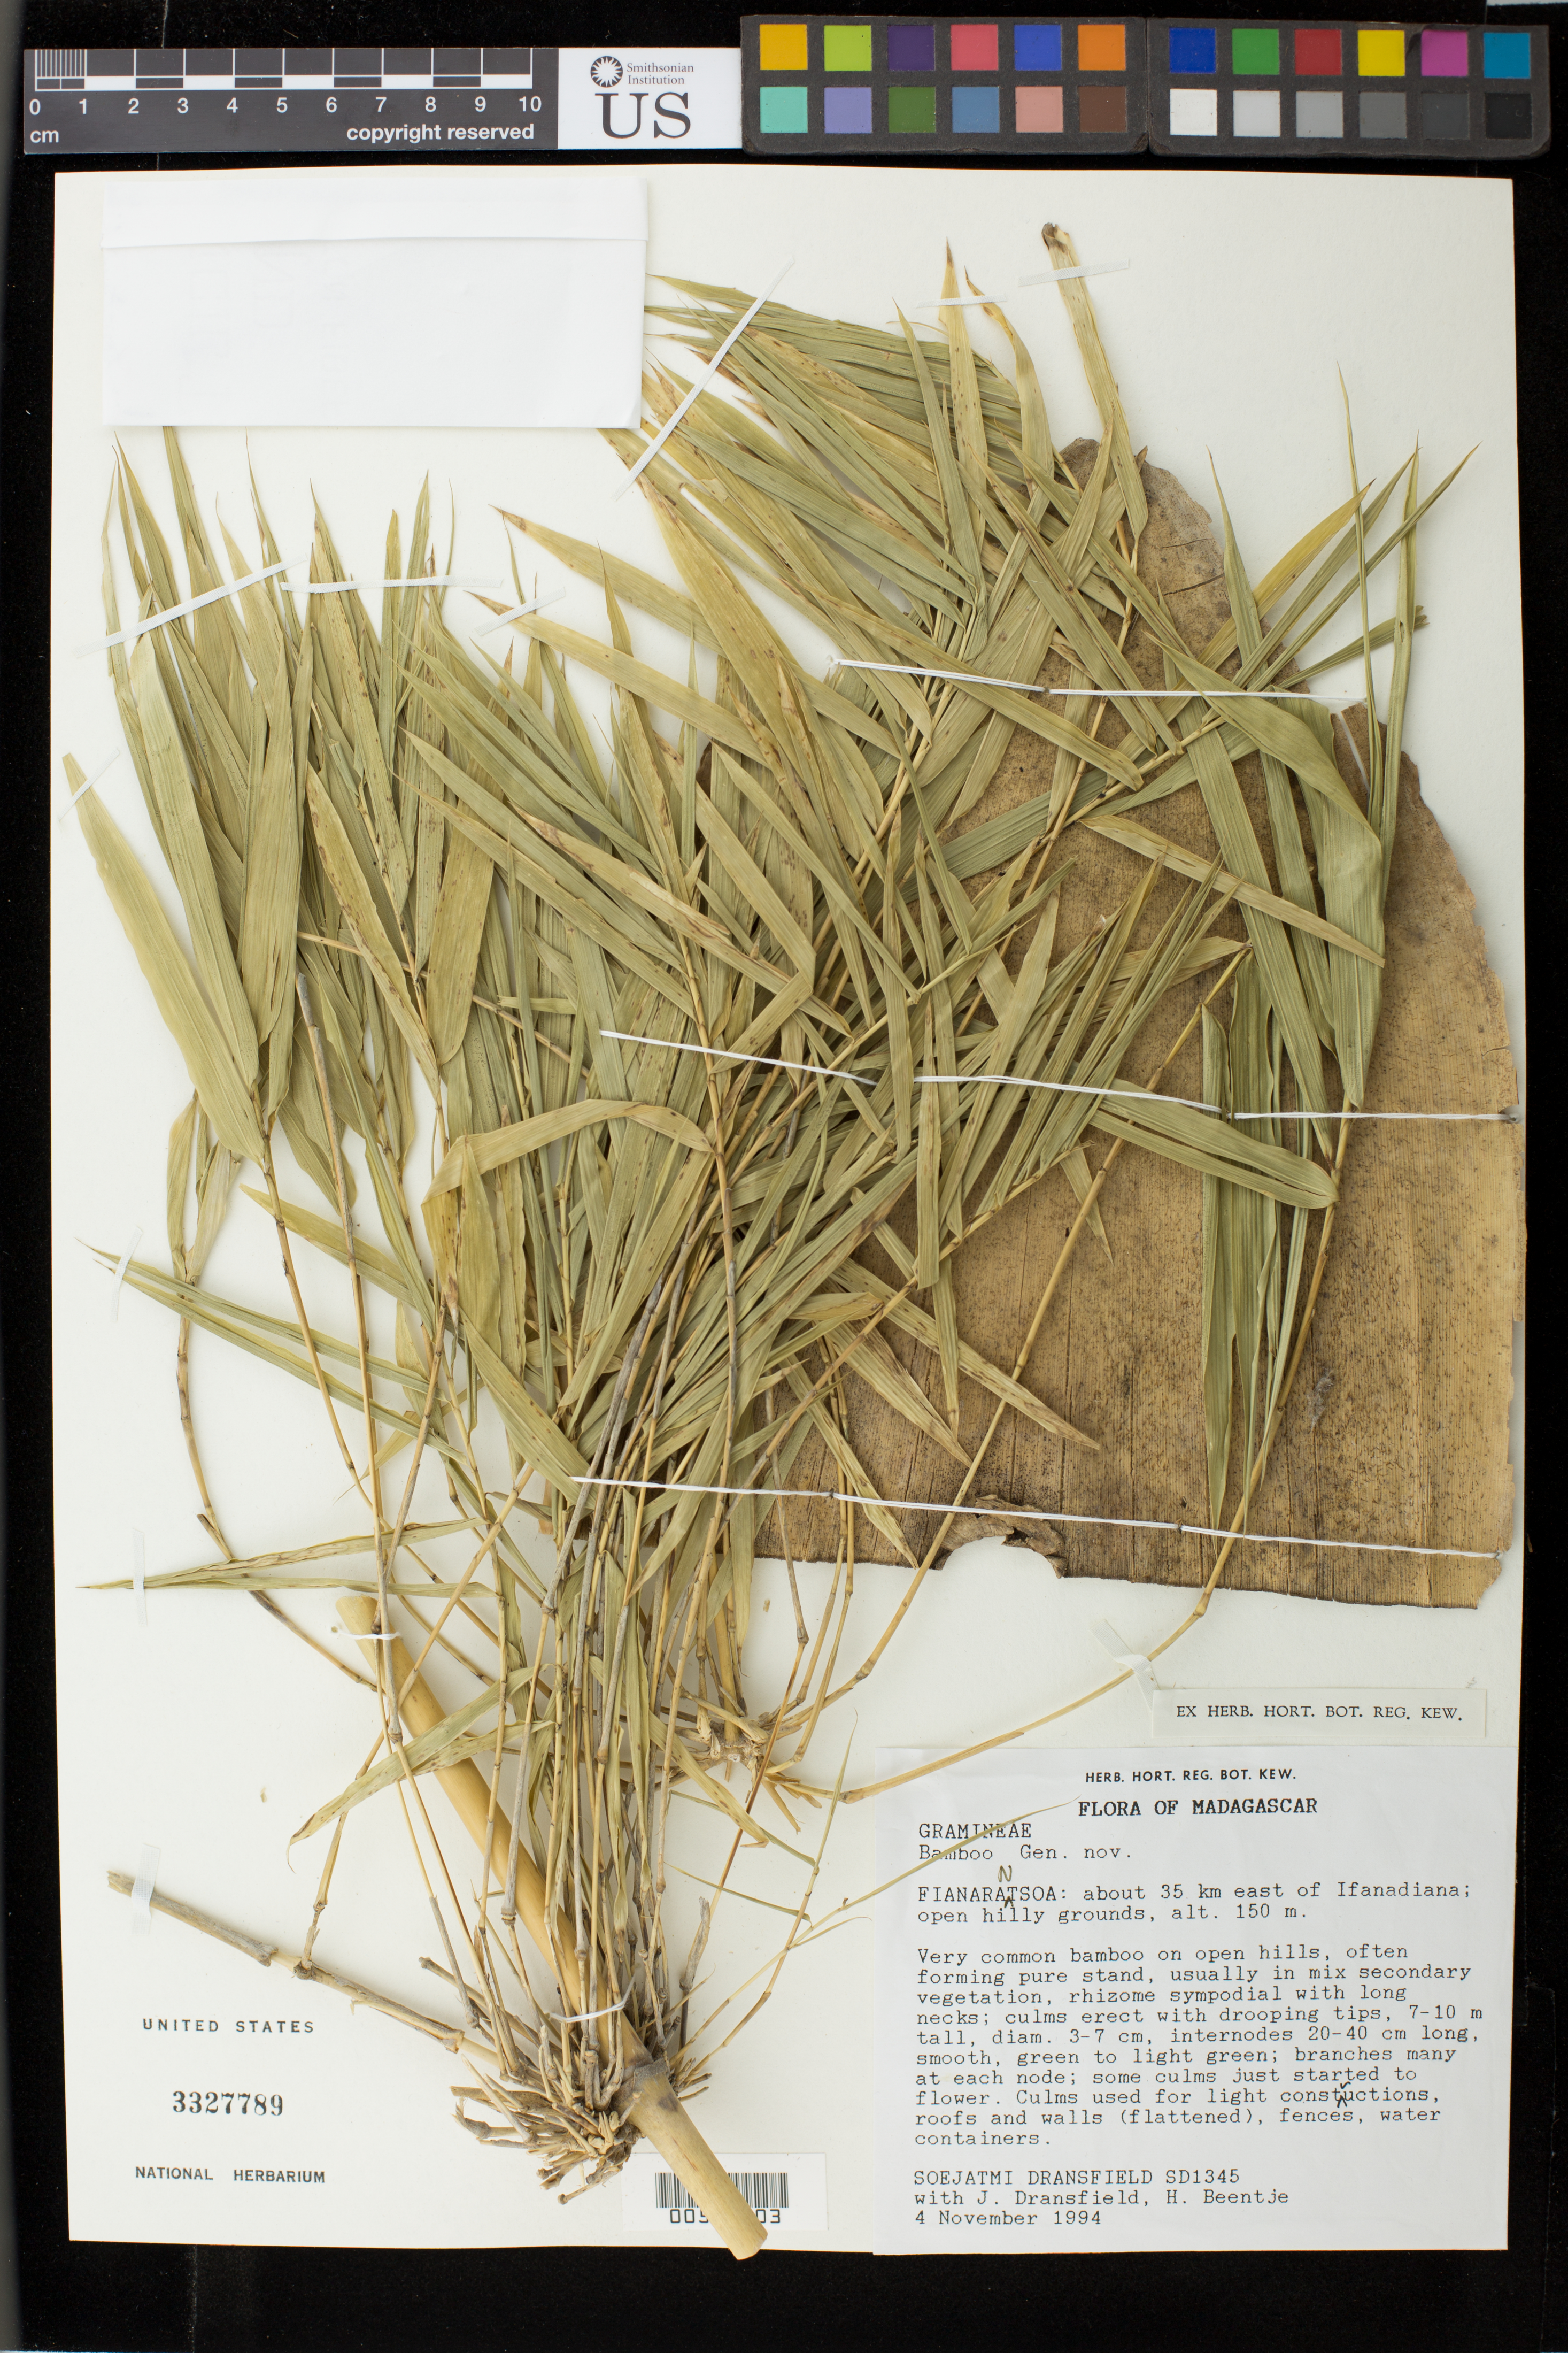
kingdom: Plantae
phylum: Tracheophyta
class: Liliopsida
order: Poales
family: Poaceae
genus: Valiha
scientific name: Valiha diffusa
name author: S. Dransf.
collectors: S. Dransfield, J. Dransfield & H. J. Beentje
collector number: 1345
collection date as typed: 04 Nov 1994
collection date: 1994-11-04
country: Madagascar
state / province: Vatovavy Fitovinany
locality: about 35 km east of Ifanadiana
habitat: open hills, usually in mix secondary vegetation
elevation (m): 150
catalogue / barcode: US 3327789